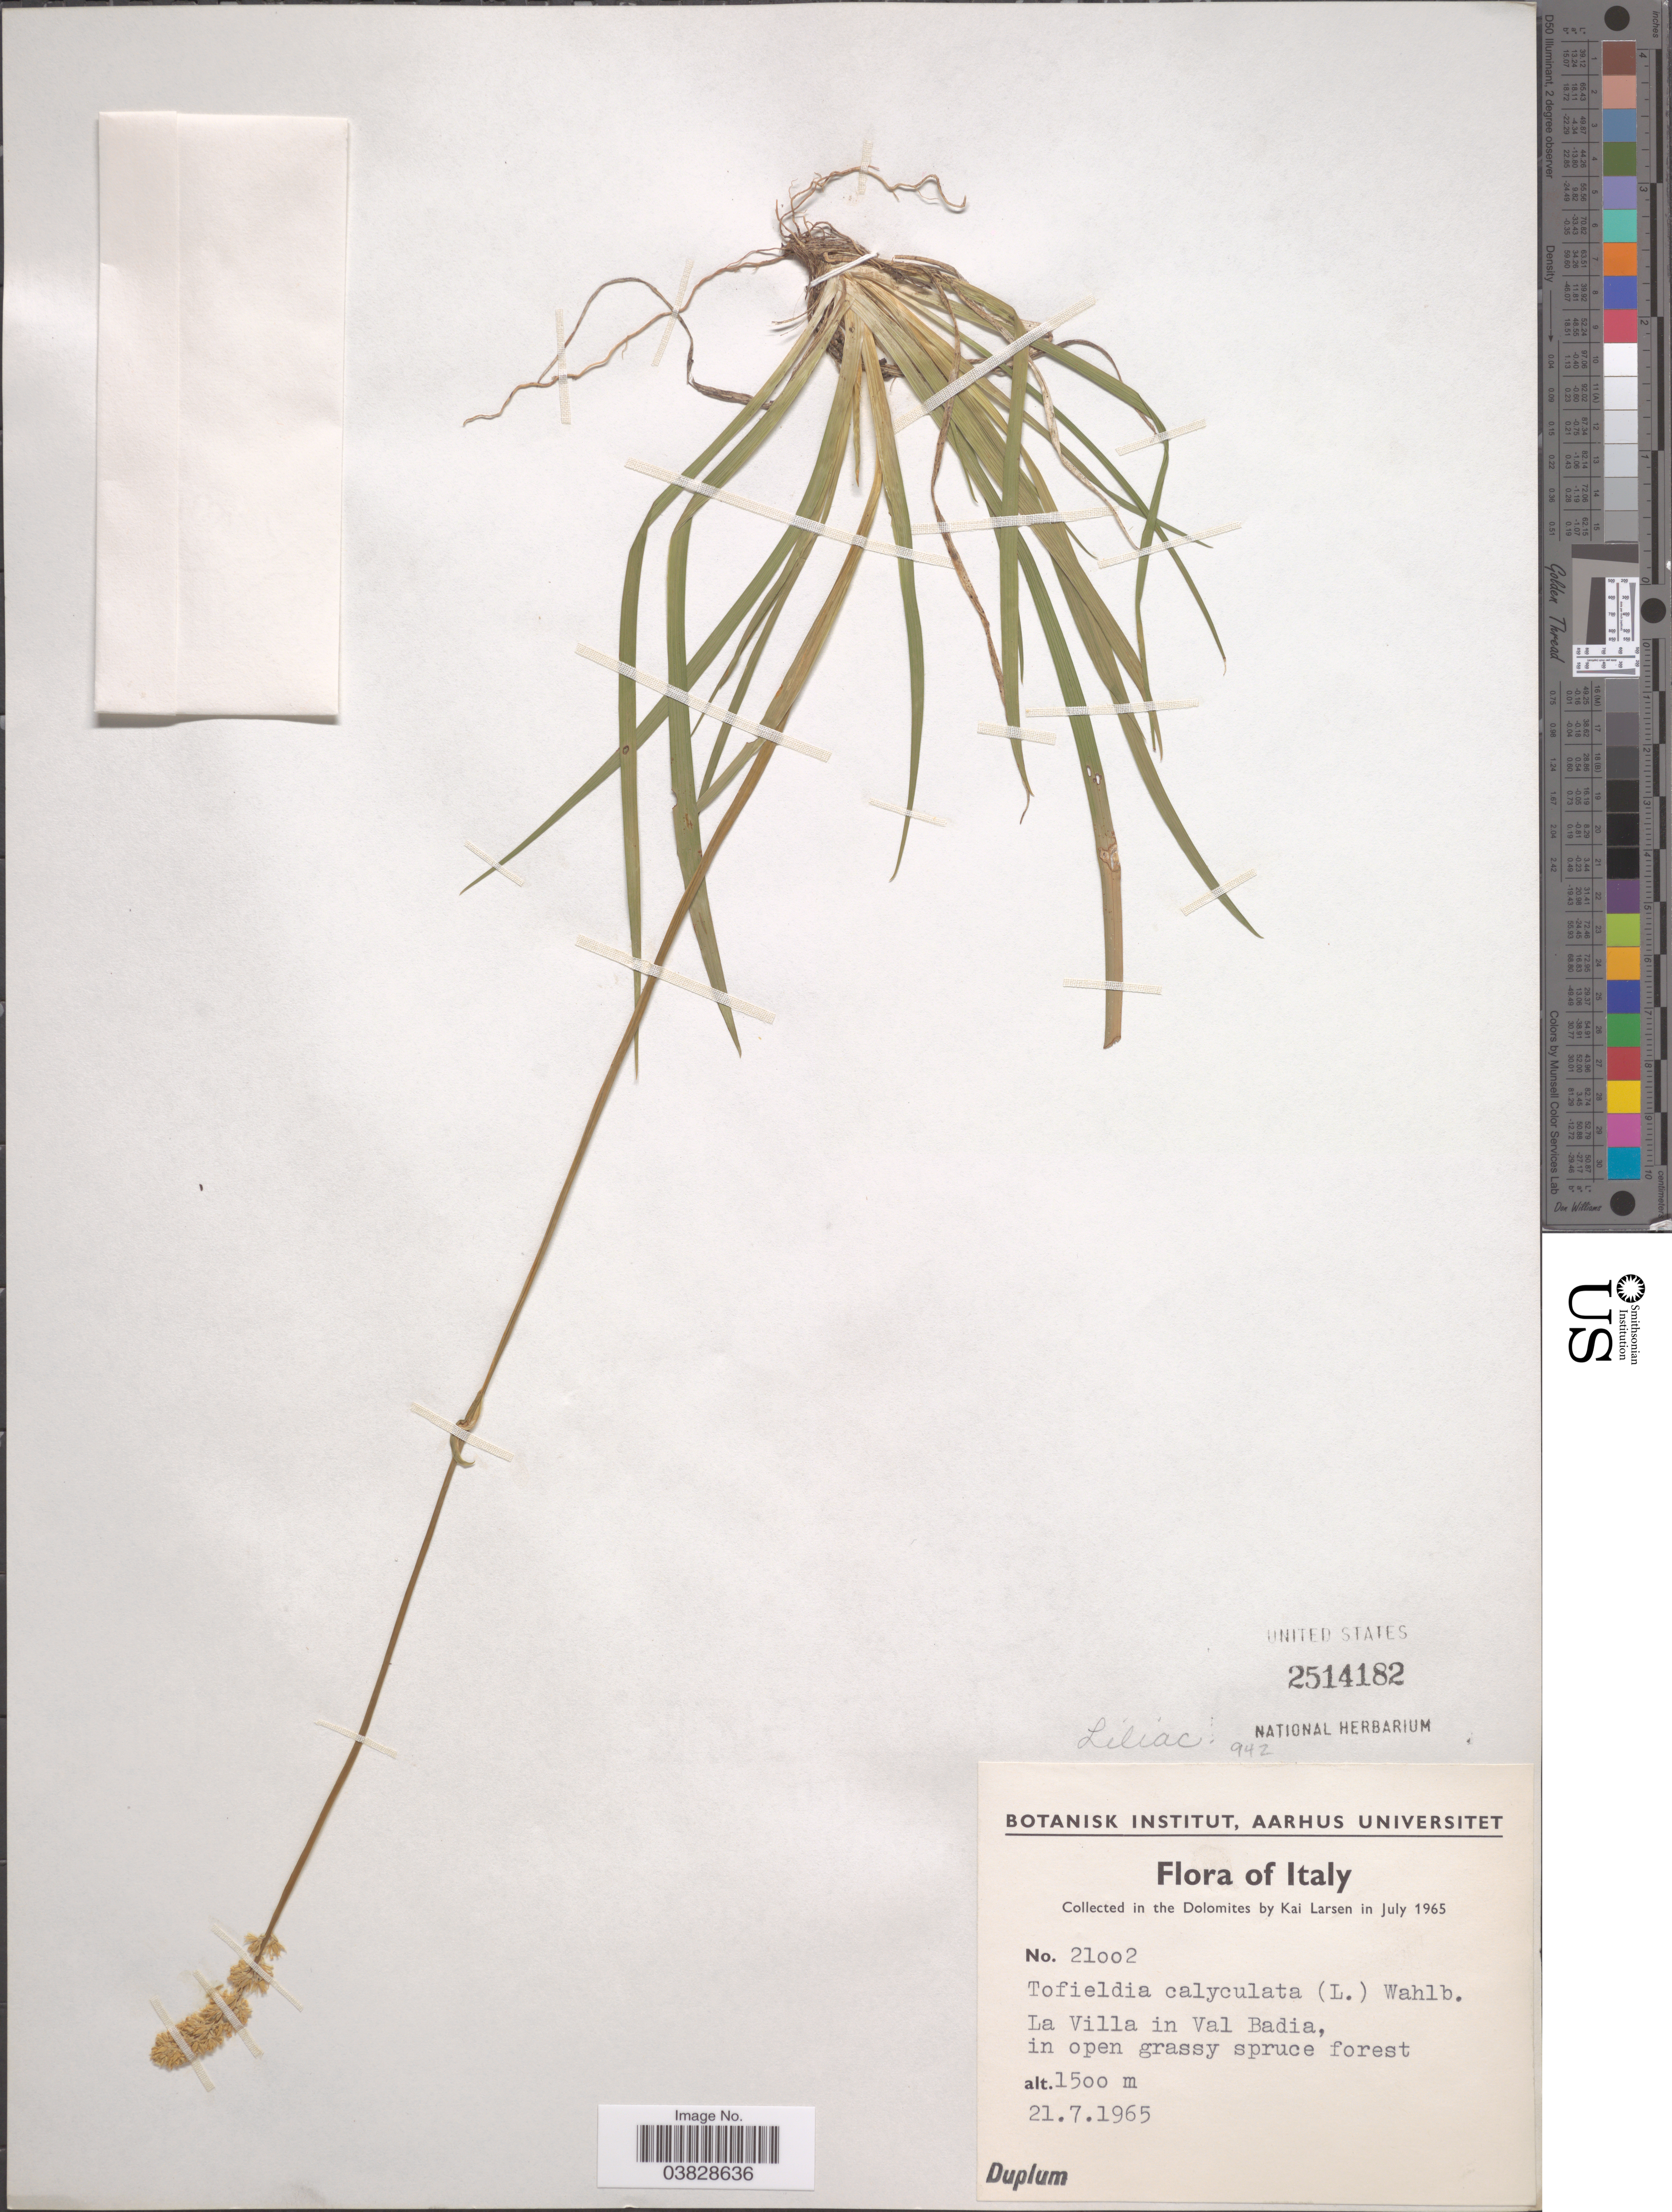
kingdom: Plantae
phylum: Tracheophyta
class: Liliopsida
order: Alismatales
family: Tofieldiaceae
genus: Tofieldia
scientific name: Tofieldia calyculata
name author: (L.) Wahlenb.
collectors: K. Larsen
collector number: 21002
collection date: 1965-07-21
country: Italy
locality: La Villa in Val Badia, in open grassy spruce forest.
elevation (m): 1500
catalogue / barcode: US 2514182